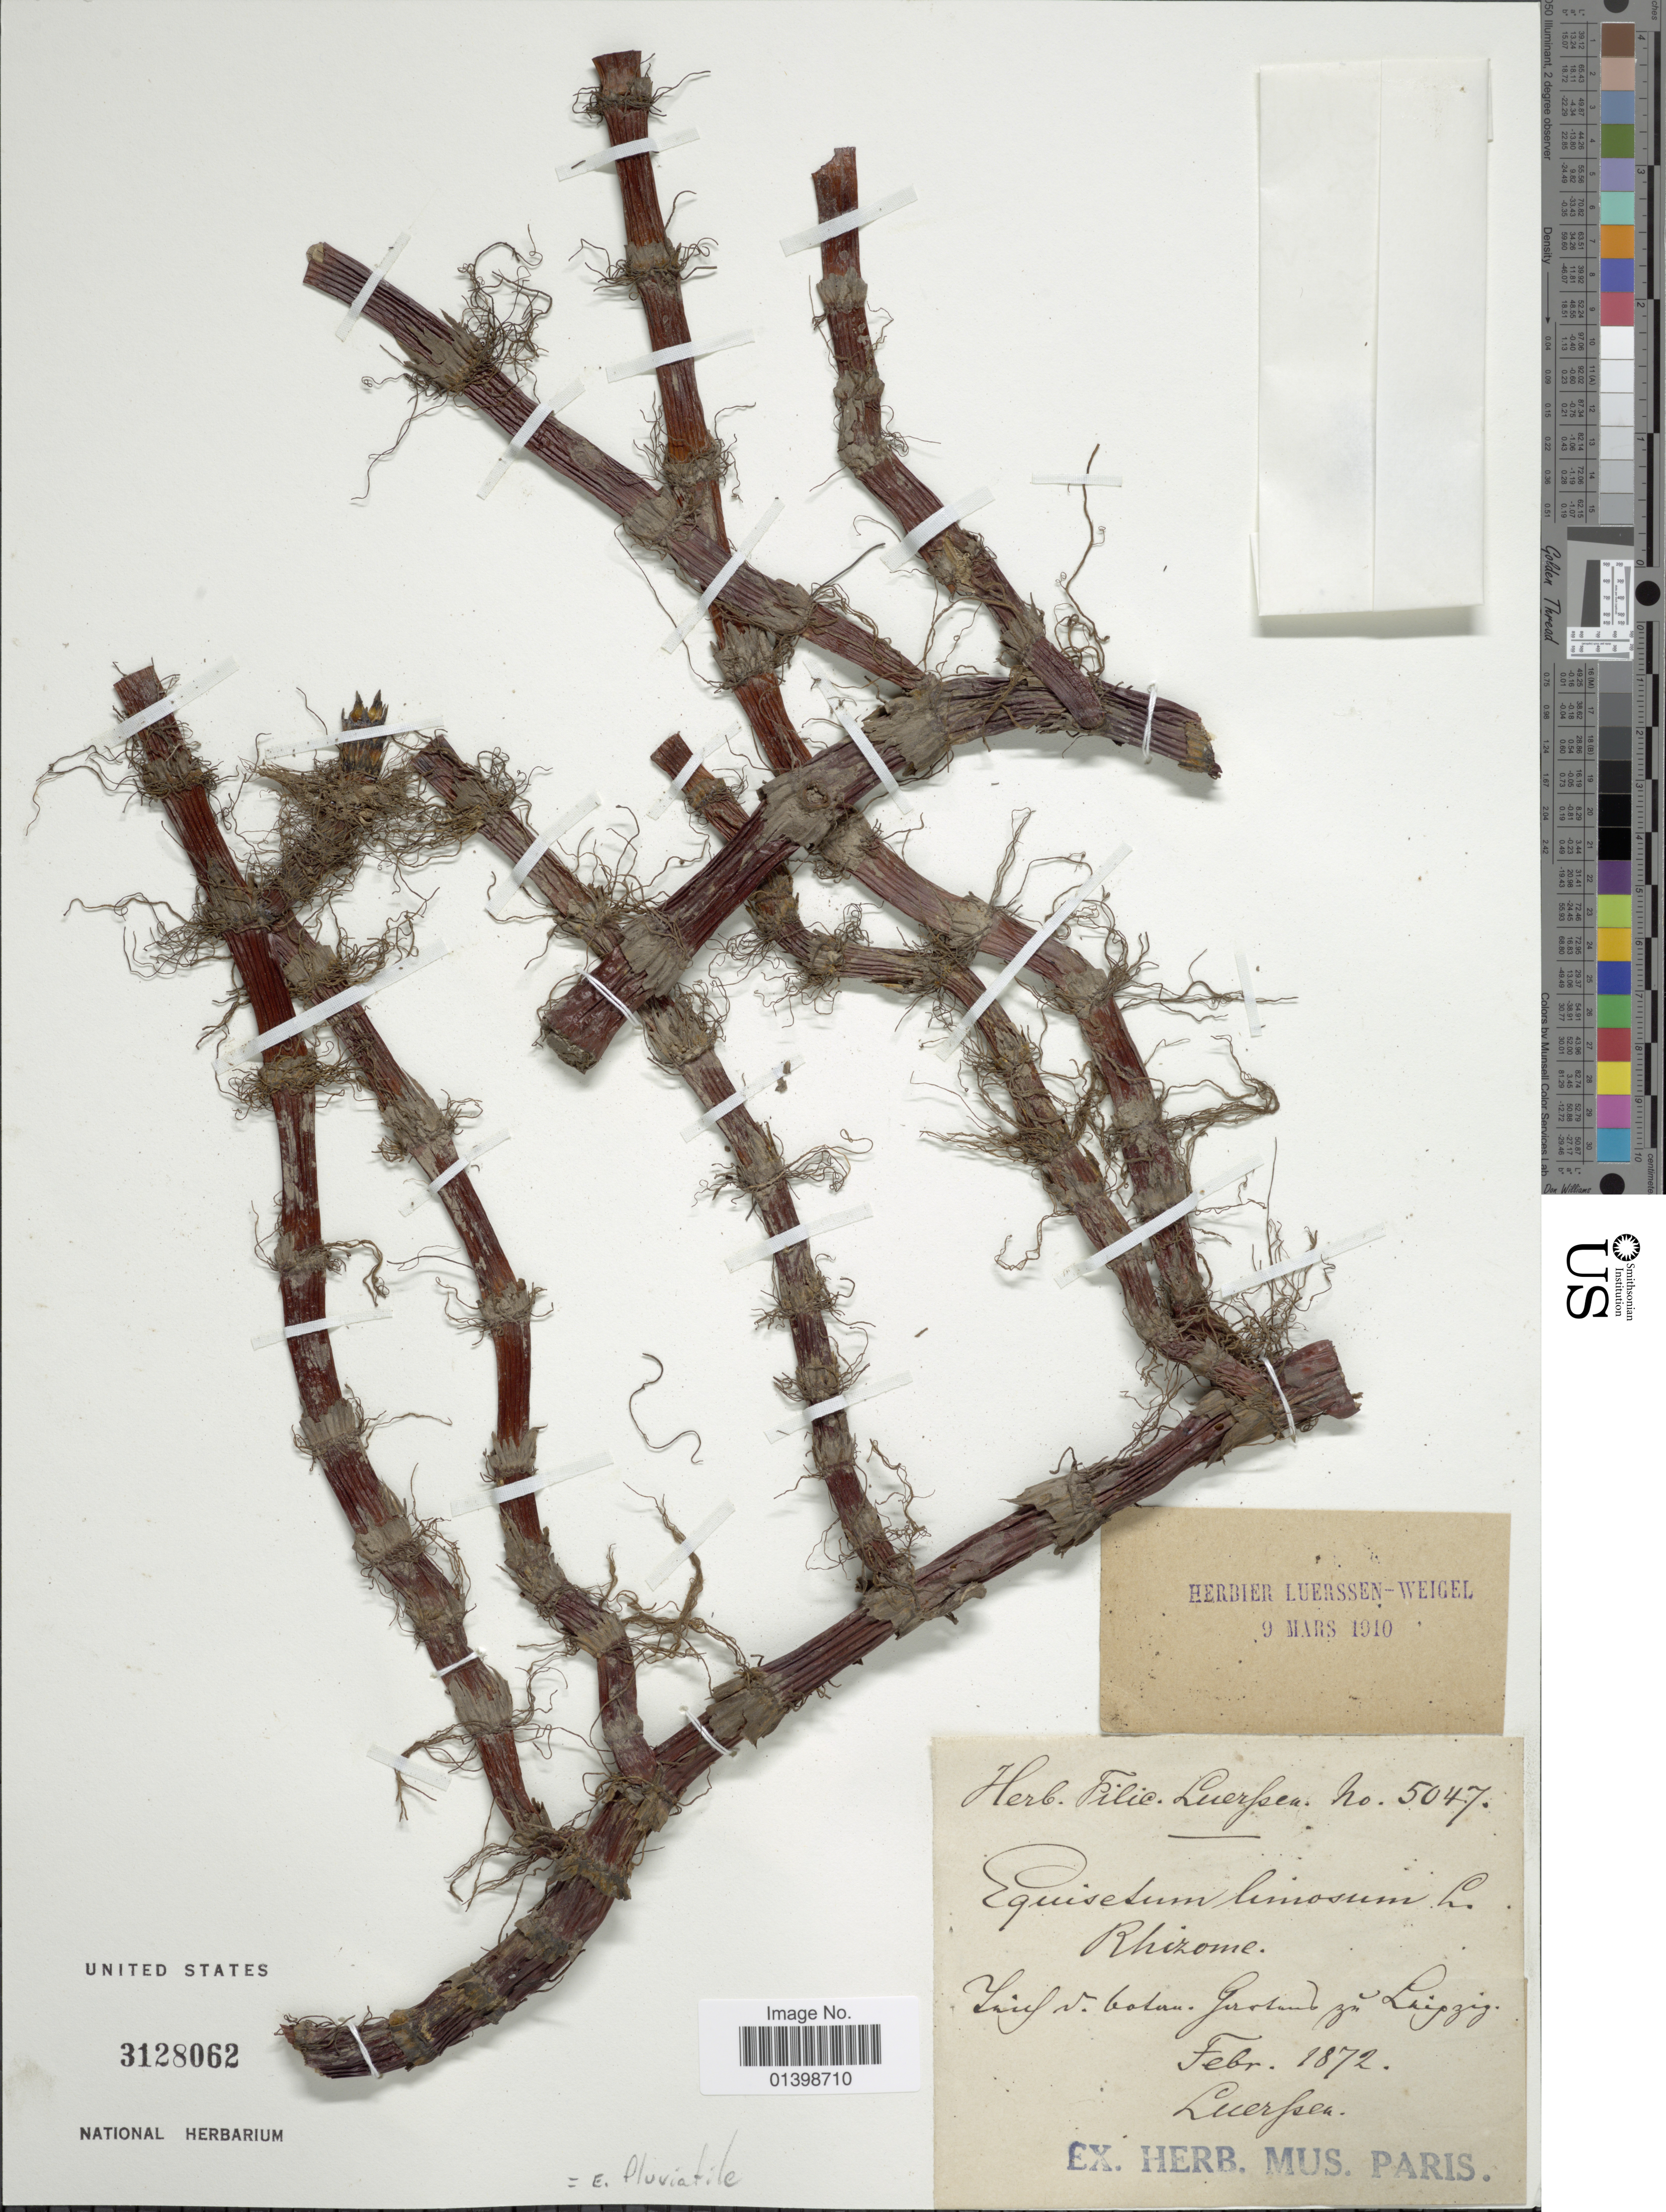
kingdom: Plantae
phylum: Tracheophyta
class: Polypodiopsida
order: Equisetales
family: Equisetaceae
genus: Equisetum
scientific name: Equisetum fluviatile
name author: L.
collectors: Luerssen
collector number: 5047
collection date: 1872-02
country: Germany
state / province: Sachsen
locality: Auf v Bolum Gurt[interpreted] [illegible text]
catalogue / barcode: US 3128062